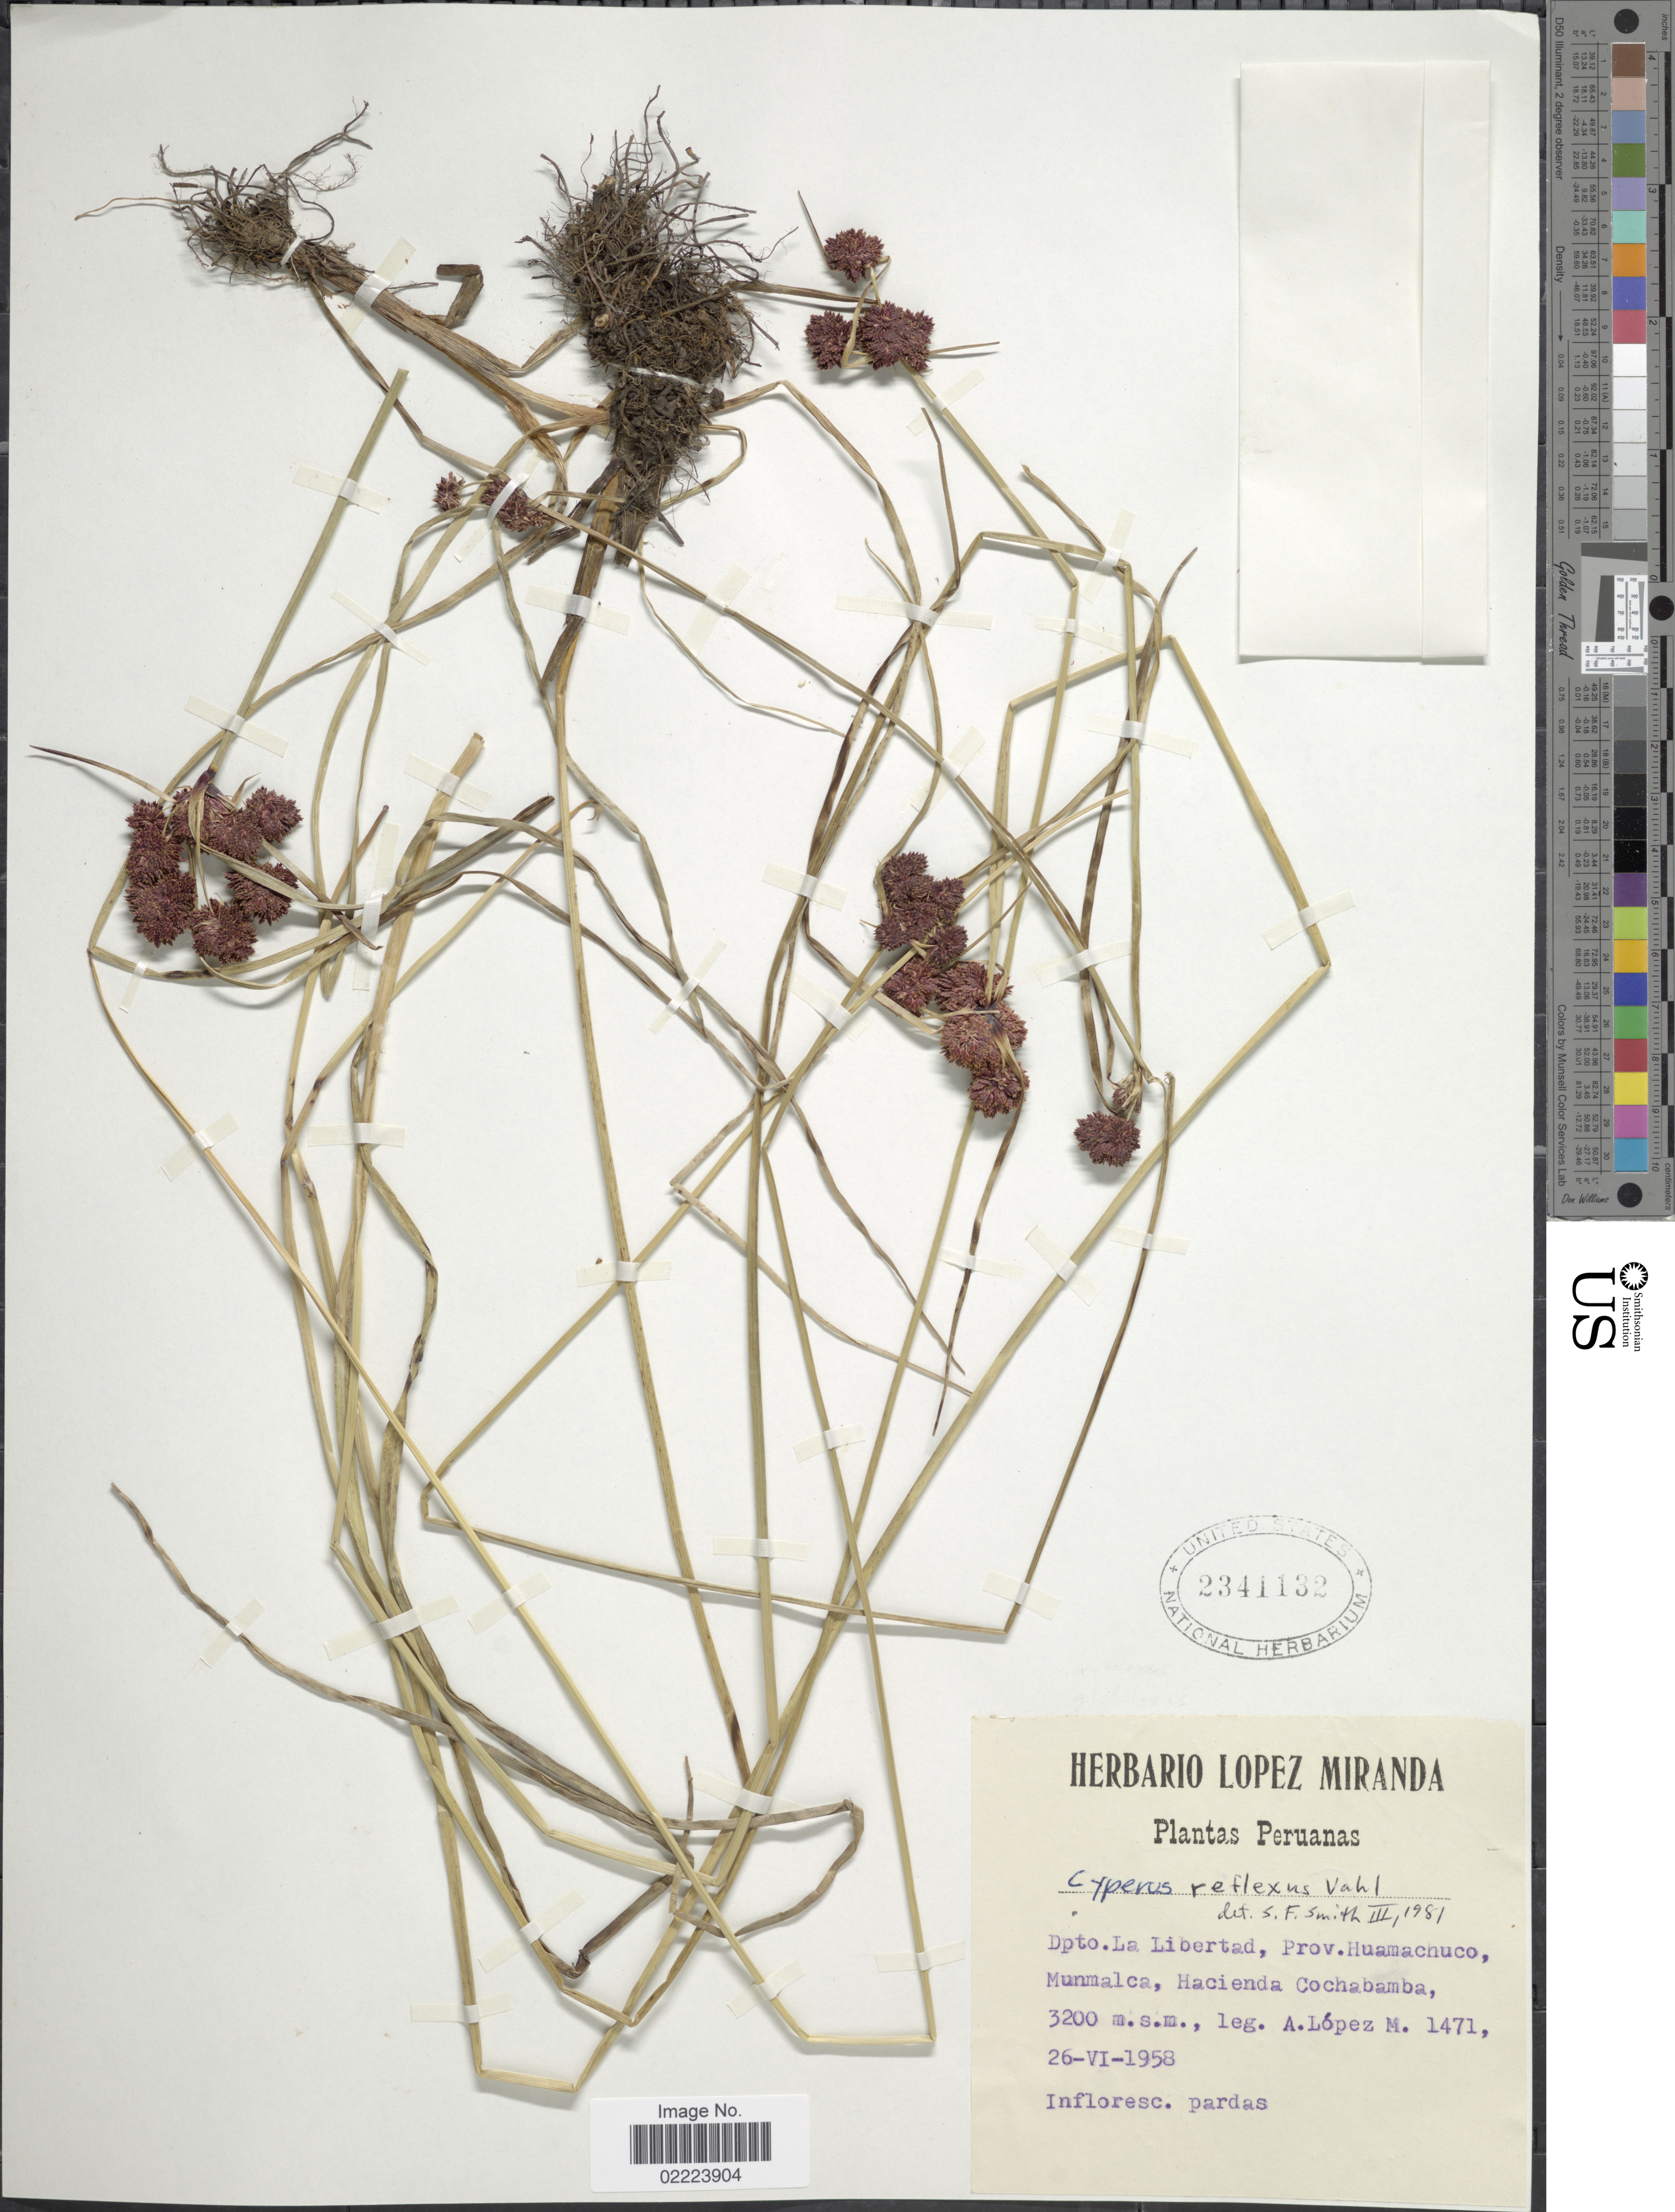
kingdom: Plantae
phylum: Tracheophyta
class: Liliopsida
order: Poales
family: Cyperaceae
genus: Cyperus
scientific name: Cyperus reflexus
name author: Vahl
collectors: A. López M.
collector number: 1471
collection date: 1958-06-26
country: Peru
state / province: La Libertad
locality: Dpto. La Libertad, Prov. Huamachuco, Munmalca, Hacienda Cochabamba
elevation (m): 3200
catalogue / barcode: US 2341132